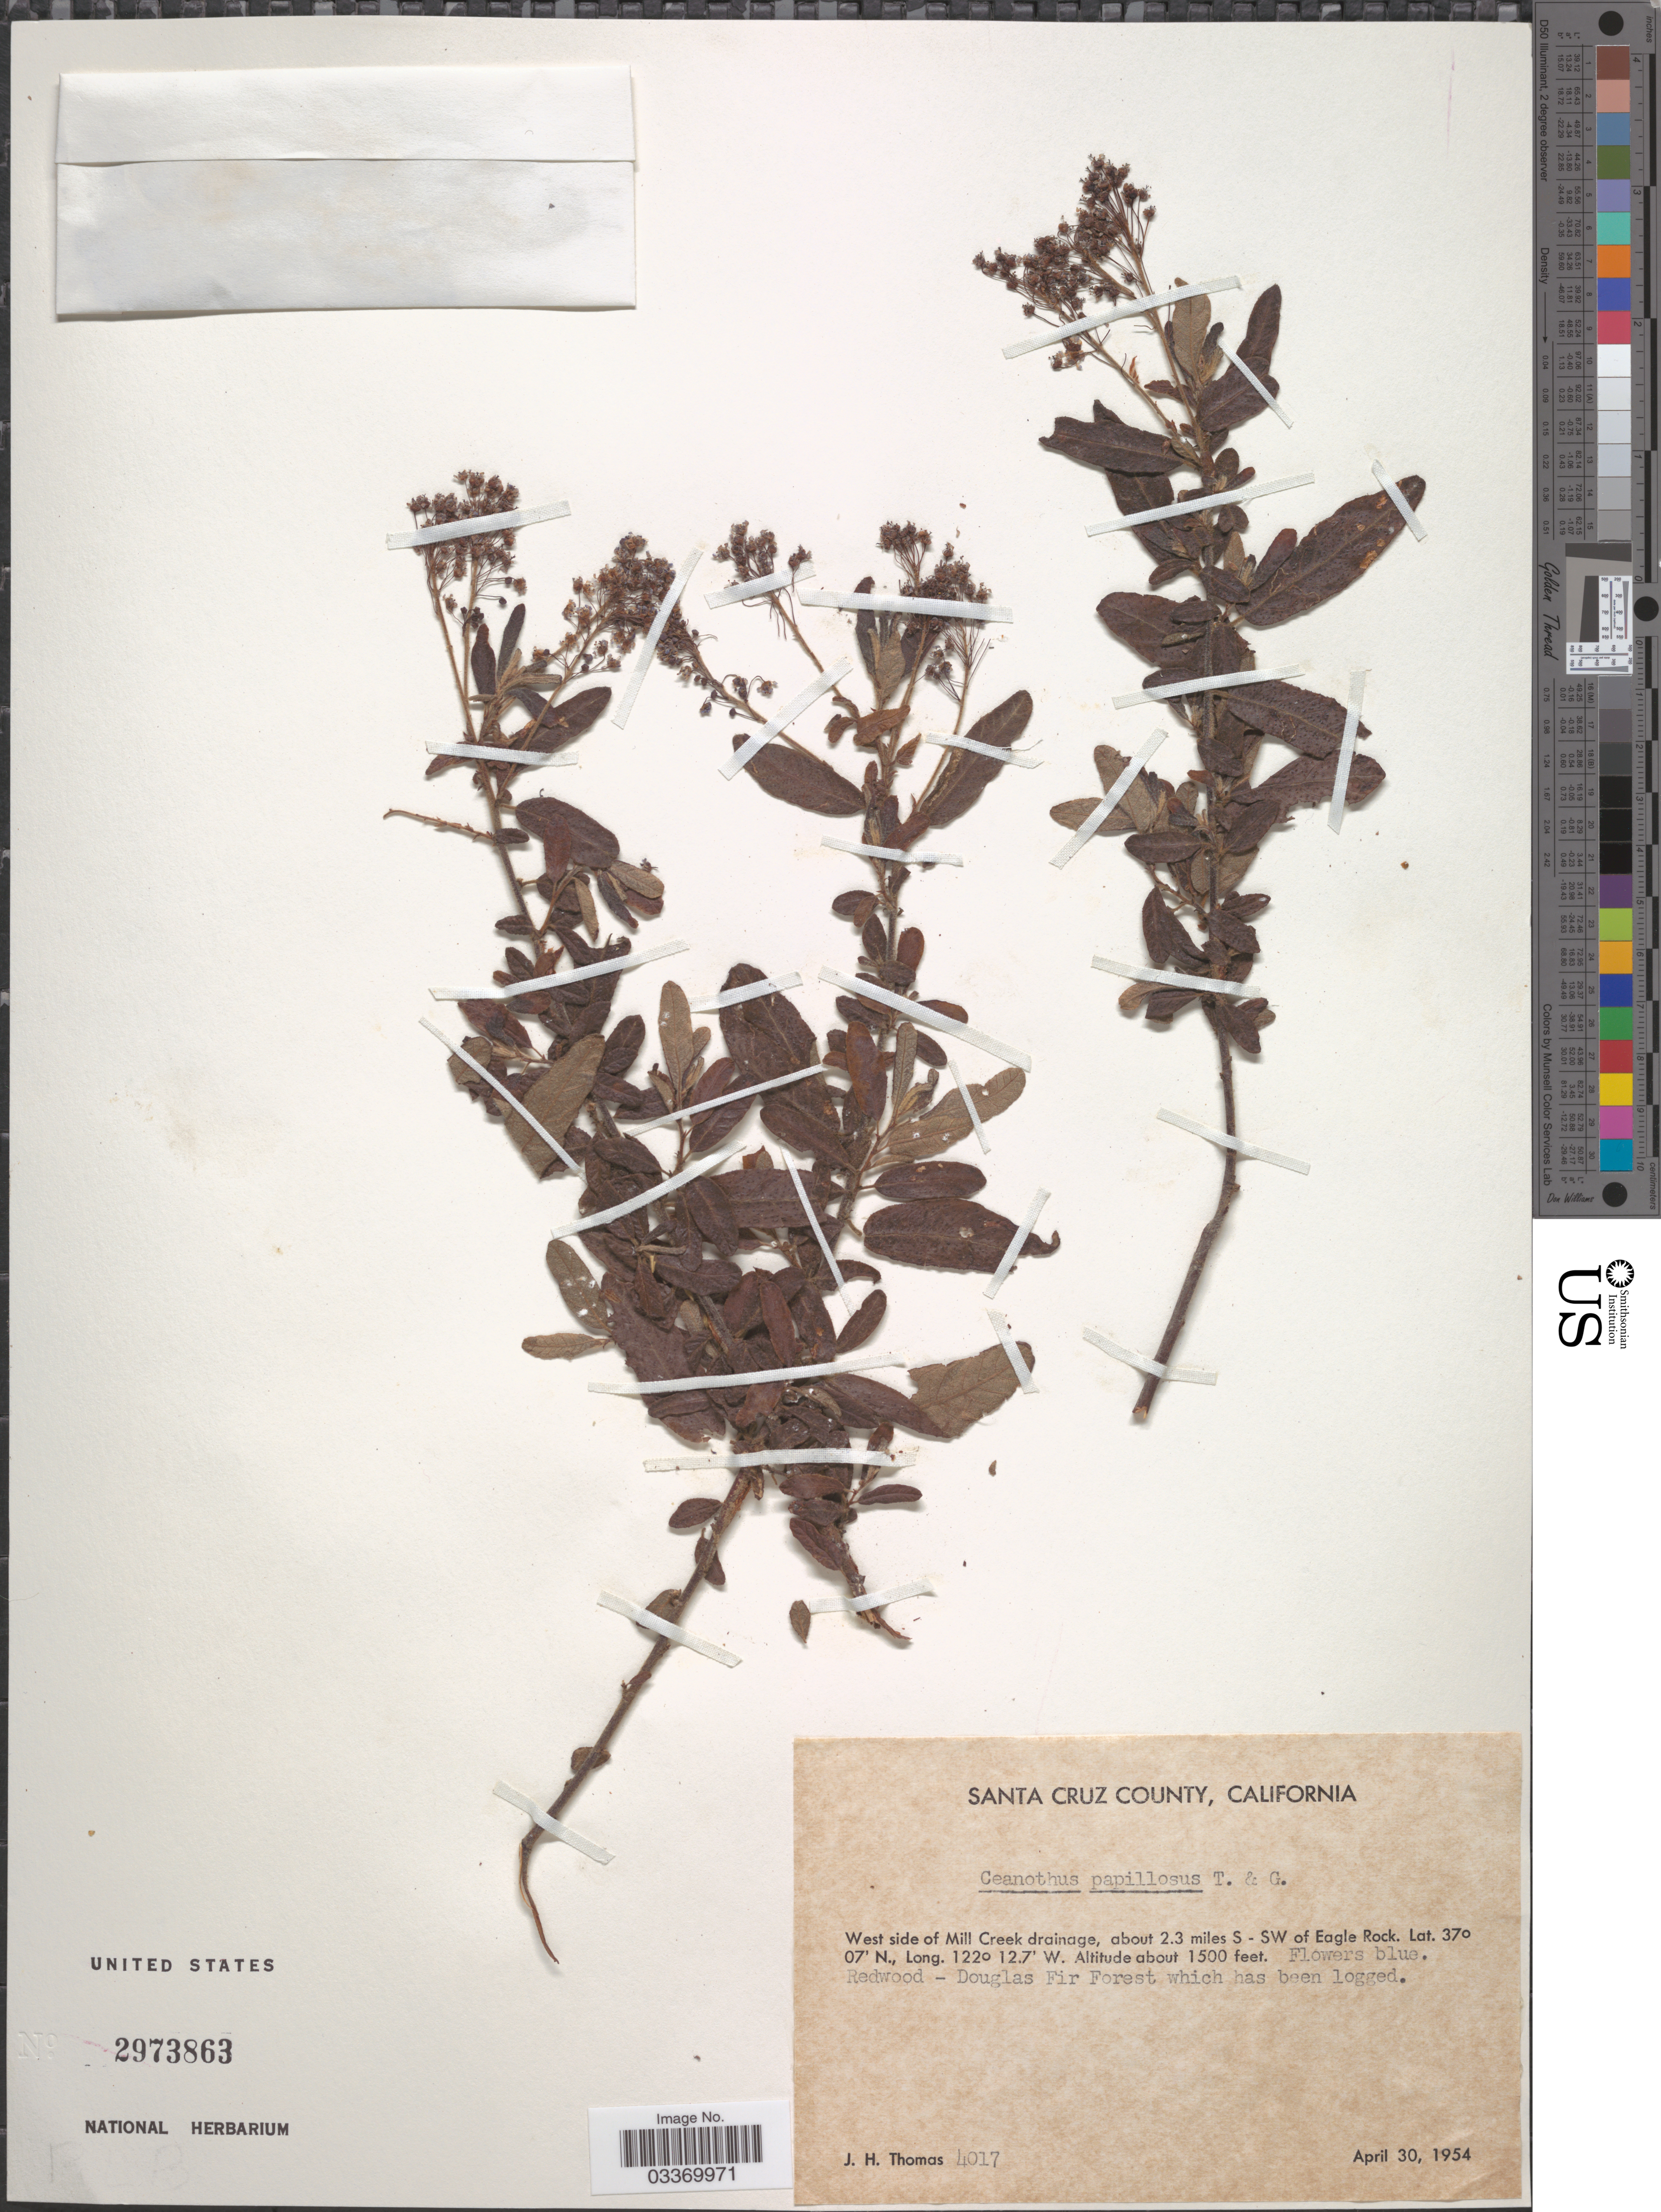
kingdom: Plantae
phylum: Tracheophyta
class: Magnoliopsida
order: Rosales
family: Rhamnaceae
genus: Ceanothus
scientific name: Ceanothus papillosus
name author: Torr. & A. Gray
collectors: J. H. Thomas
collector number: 4017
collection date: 1954-04-30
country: United States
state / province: California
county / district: Santa Cruz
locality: Santa Cruz County. West side of Mill Creek drainage, about 2.3 miles S - SW of Eagle Rock.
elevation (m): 457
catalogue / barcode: US 2973863